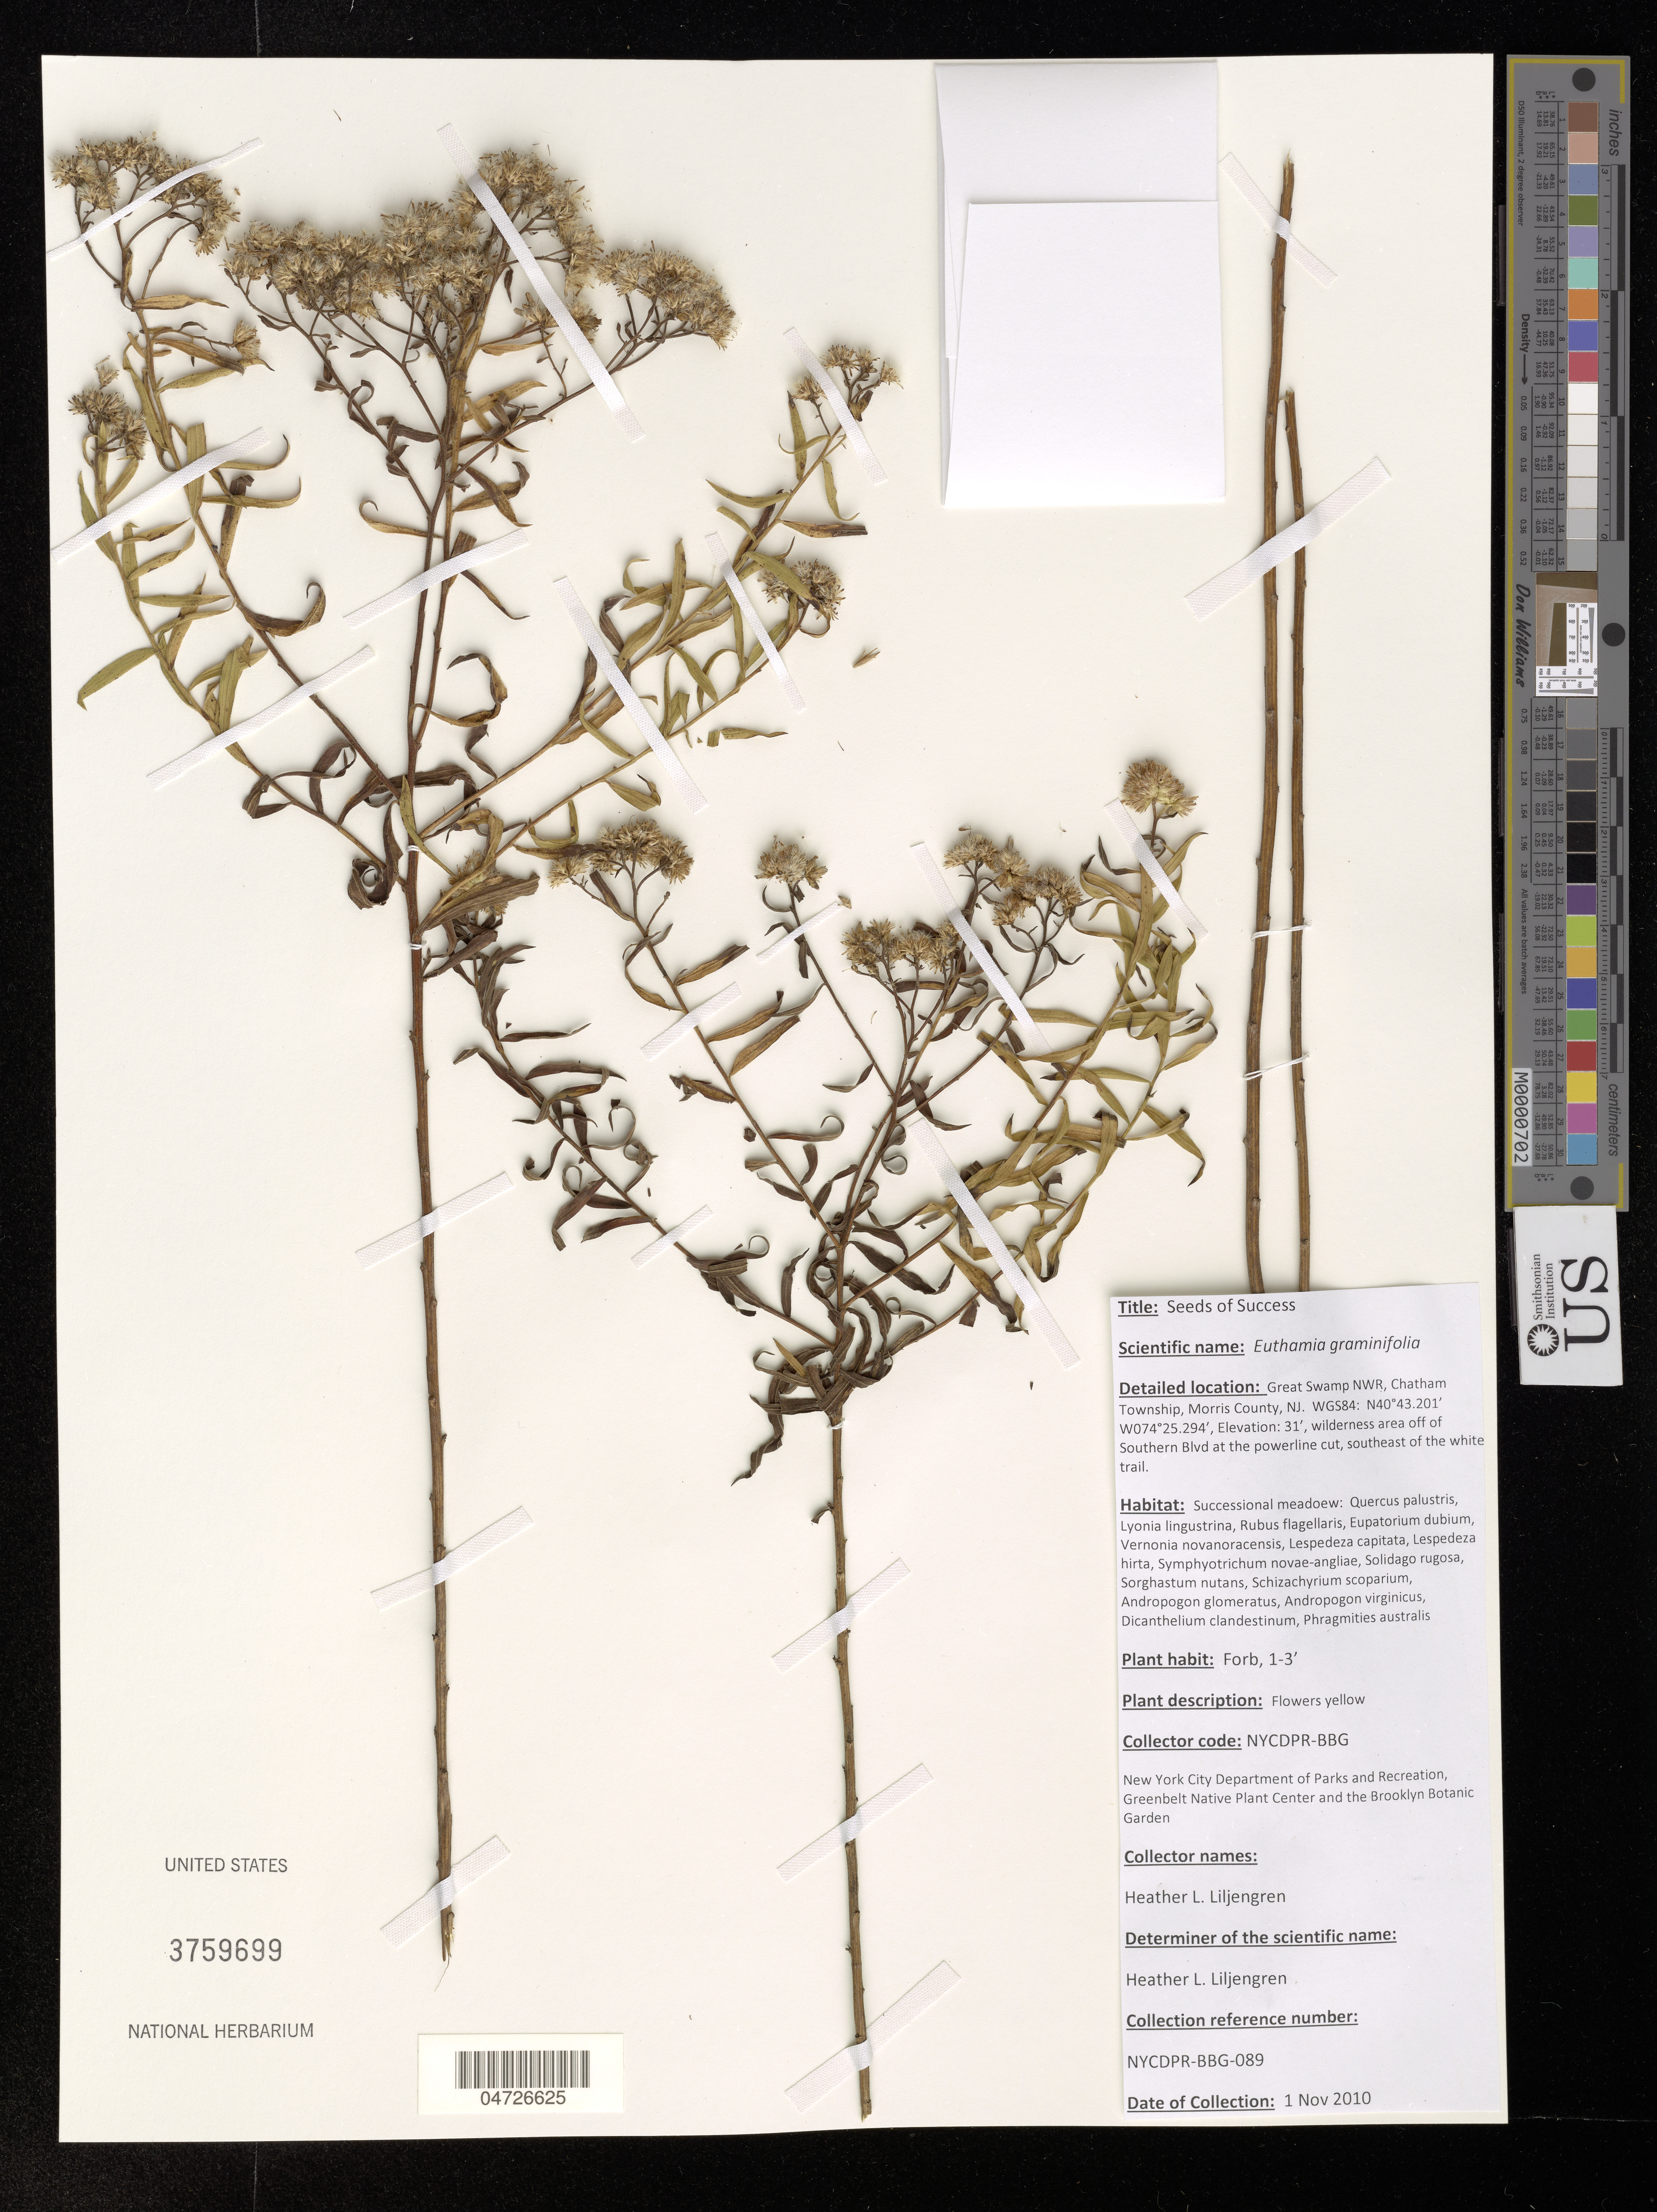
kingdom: Plantae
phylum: Tracheophyta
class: Magnoliopsida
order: Asterales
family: Asteraceae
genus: Euthamia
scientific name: Euthamia graminifolia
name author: (L.) Nutt.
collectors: H. Liljengren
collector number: NYCDPR-BBG-089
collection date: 2010-11-01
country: United States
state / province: New Jersey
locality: Great Swamp NWR, Chatham Township, Morris County. Wilderness area off of Southern Blvd at the powerline cut, southeast of the white trail.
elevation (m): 9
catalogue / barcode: US 3759699